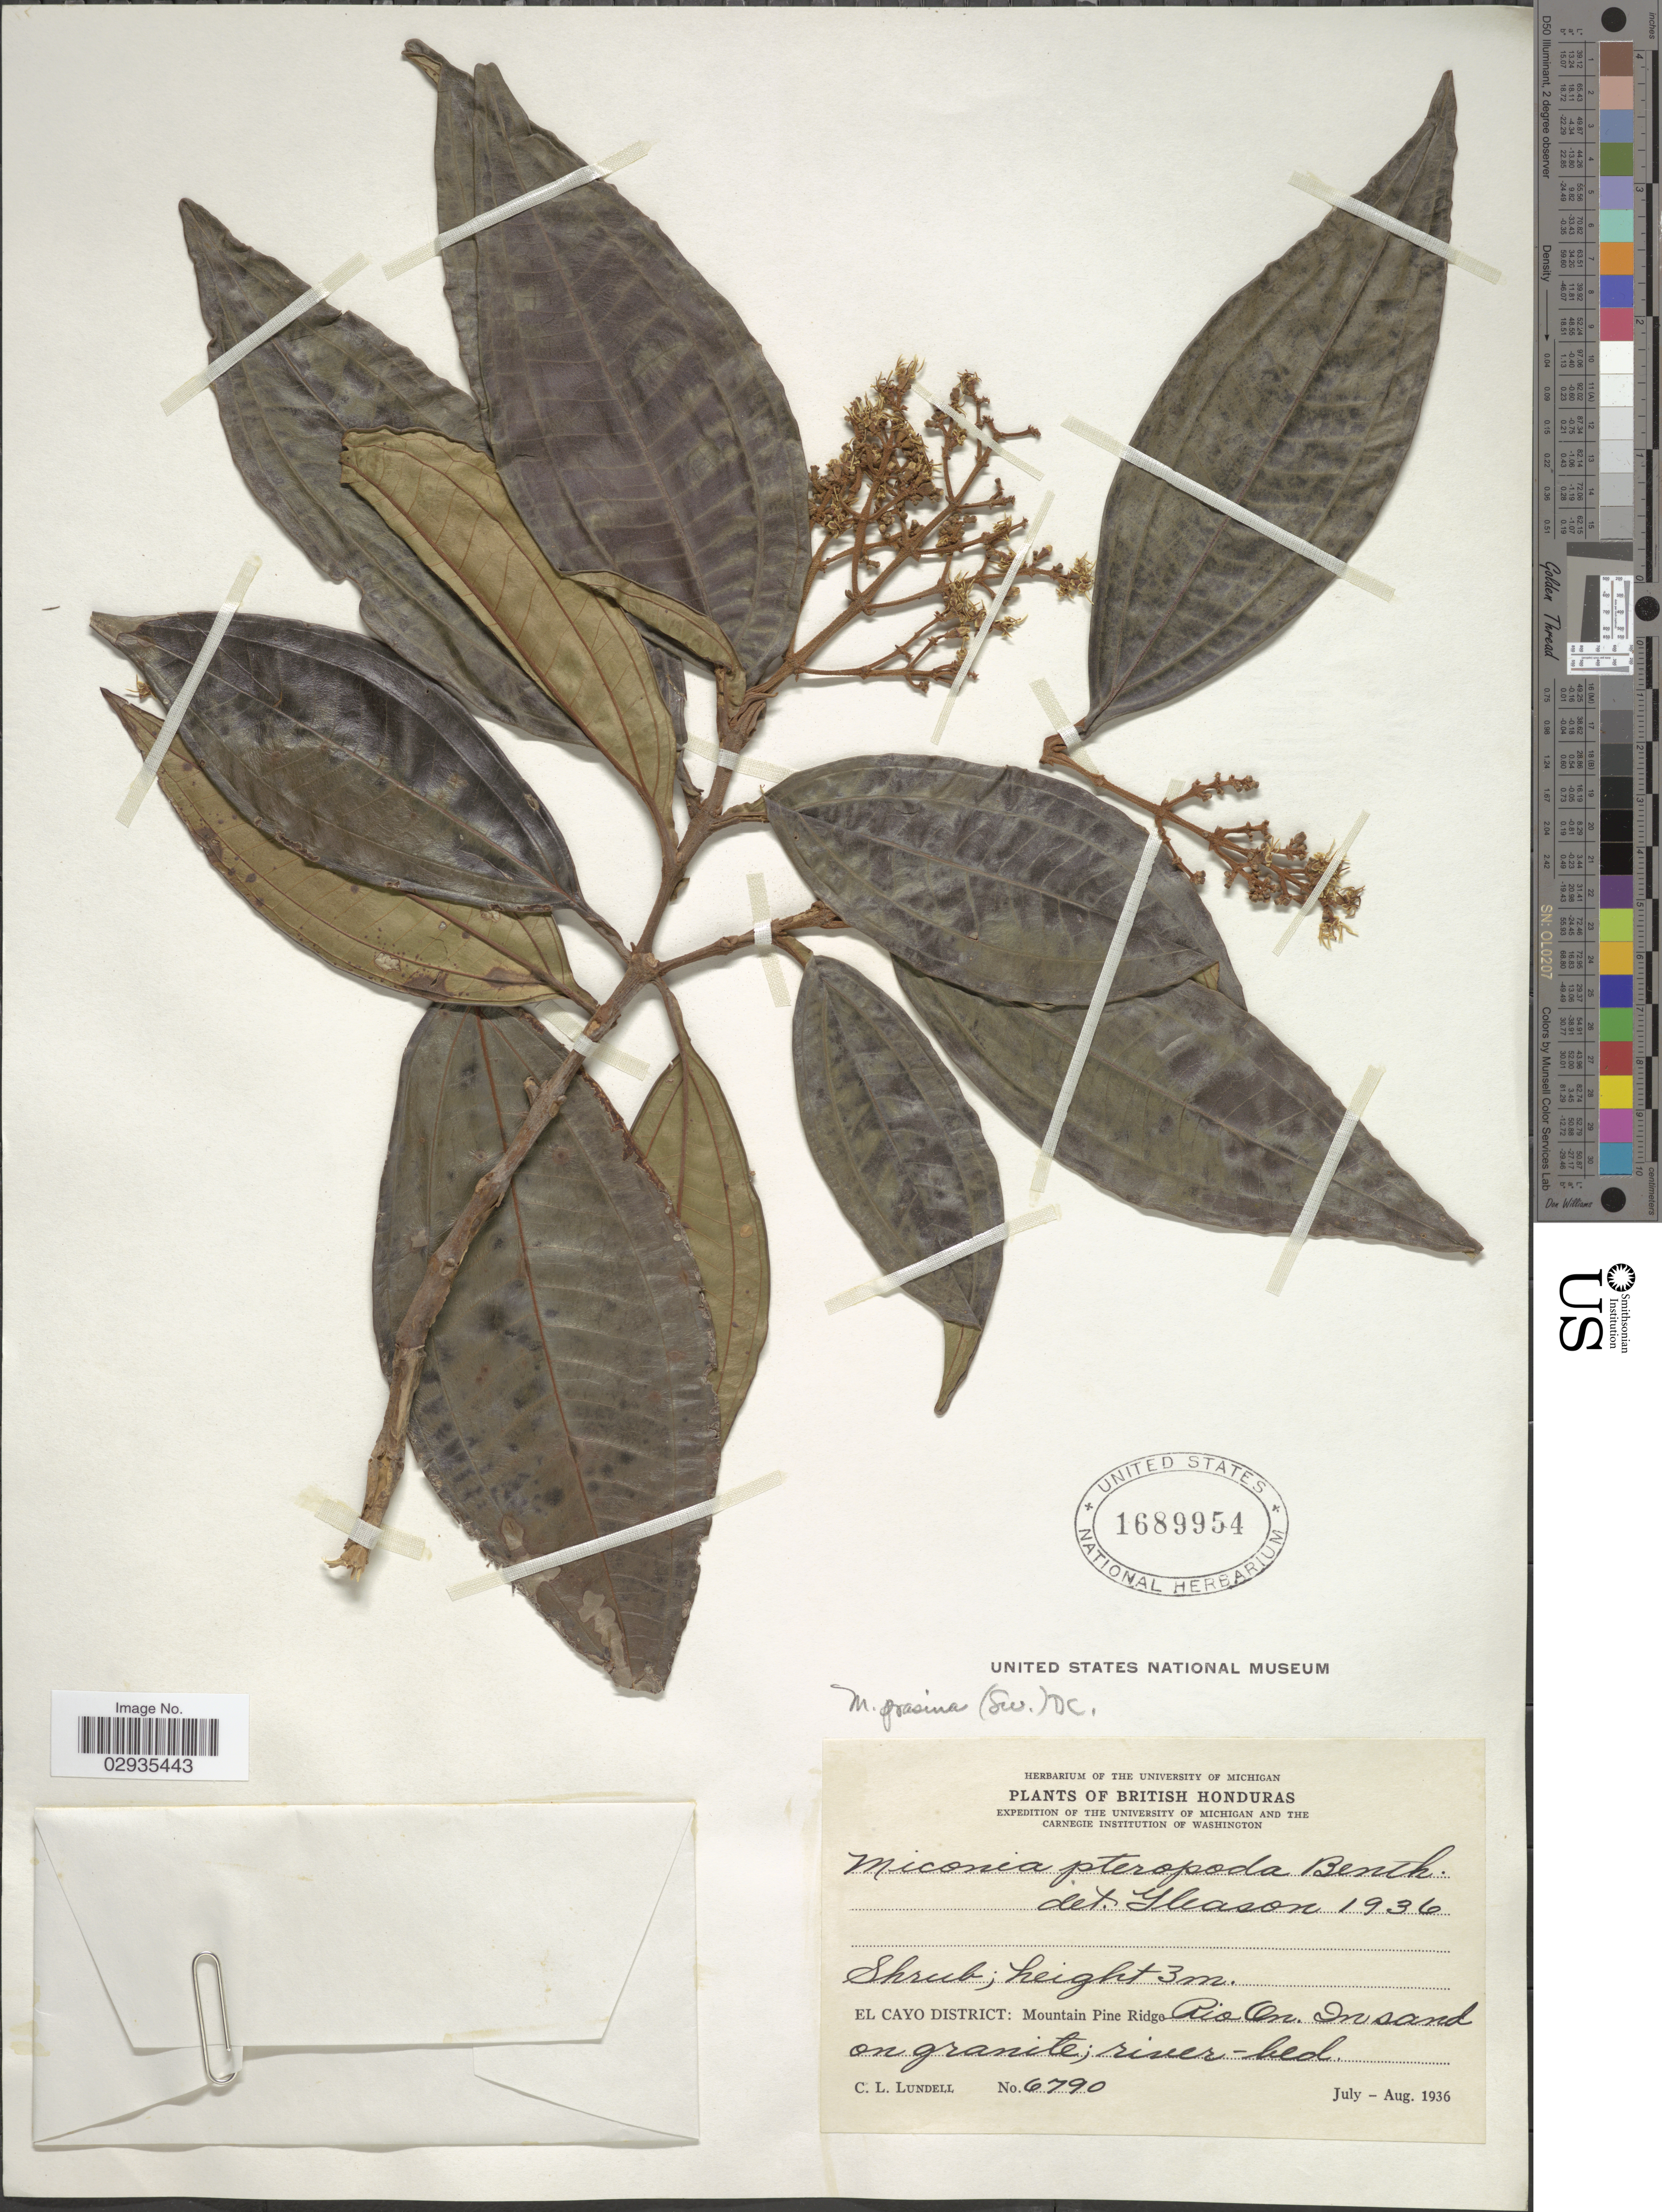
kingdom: Plantae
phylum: Tracheophyta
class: Magnoliopsida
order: Myrtales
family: Melastomataceae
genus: Miconia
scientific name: Miconia prasina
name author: (Sw.) DC.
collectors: C. L. Lundell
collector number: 6790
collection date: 1936-07/1936-08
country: Belize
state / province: Cayo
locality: British Honduras, El Cayo District, Mountain Pine Ridge, Rio On.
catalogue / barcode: US 1689954